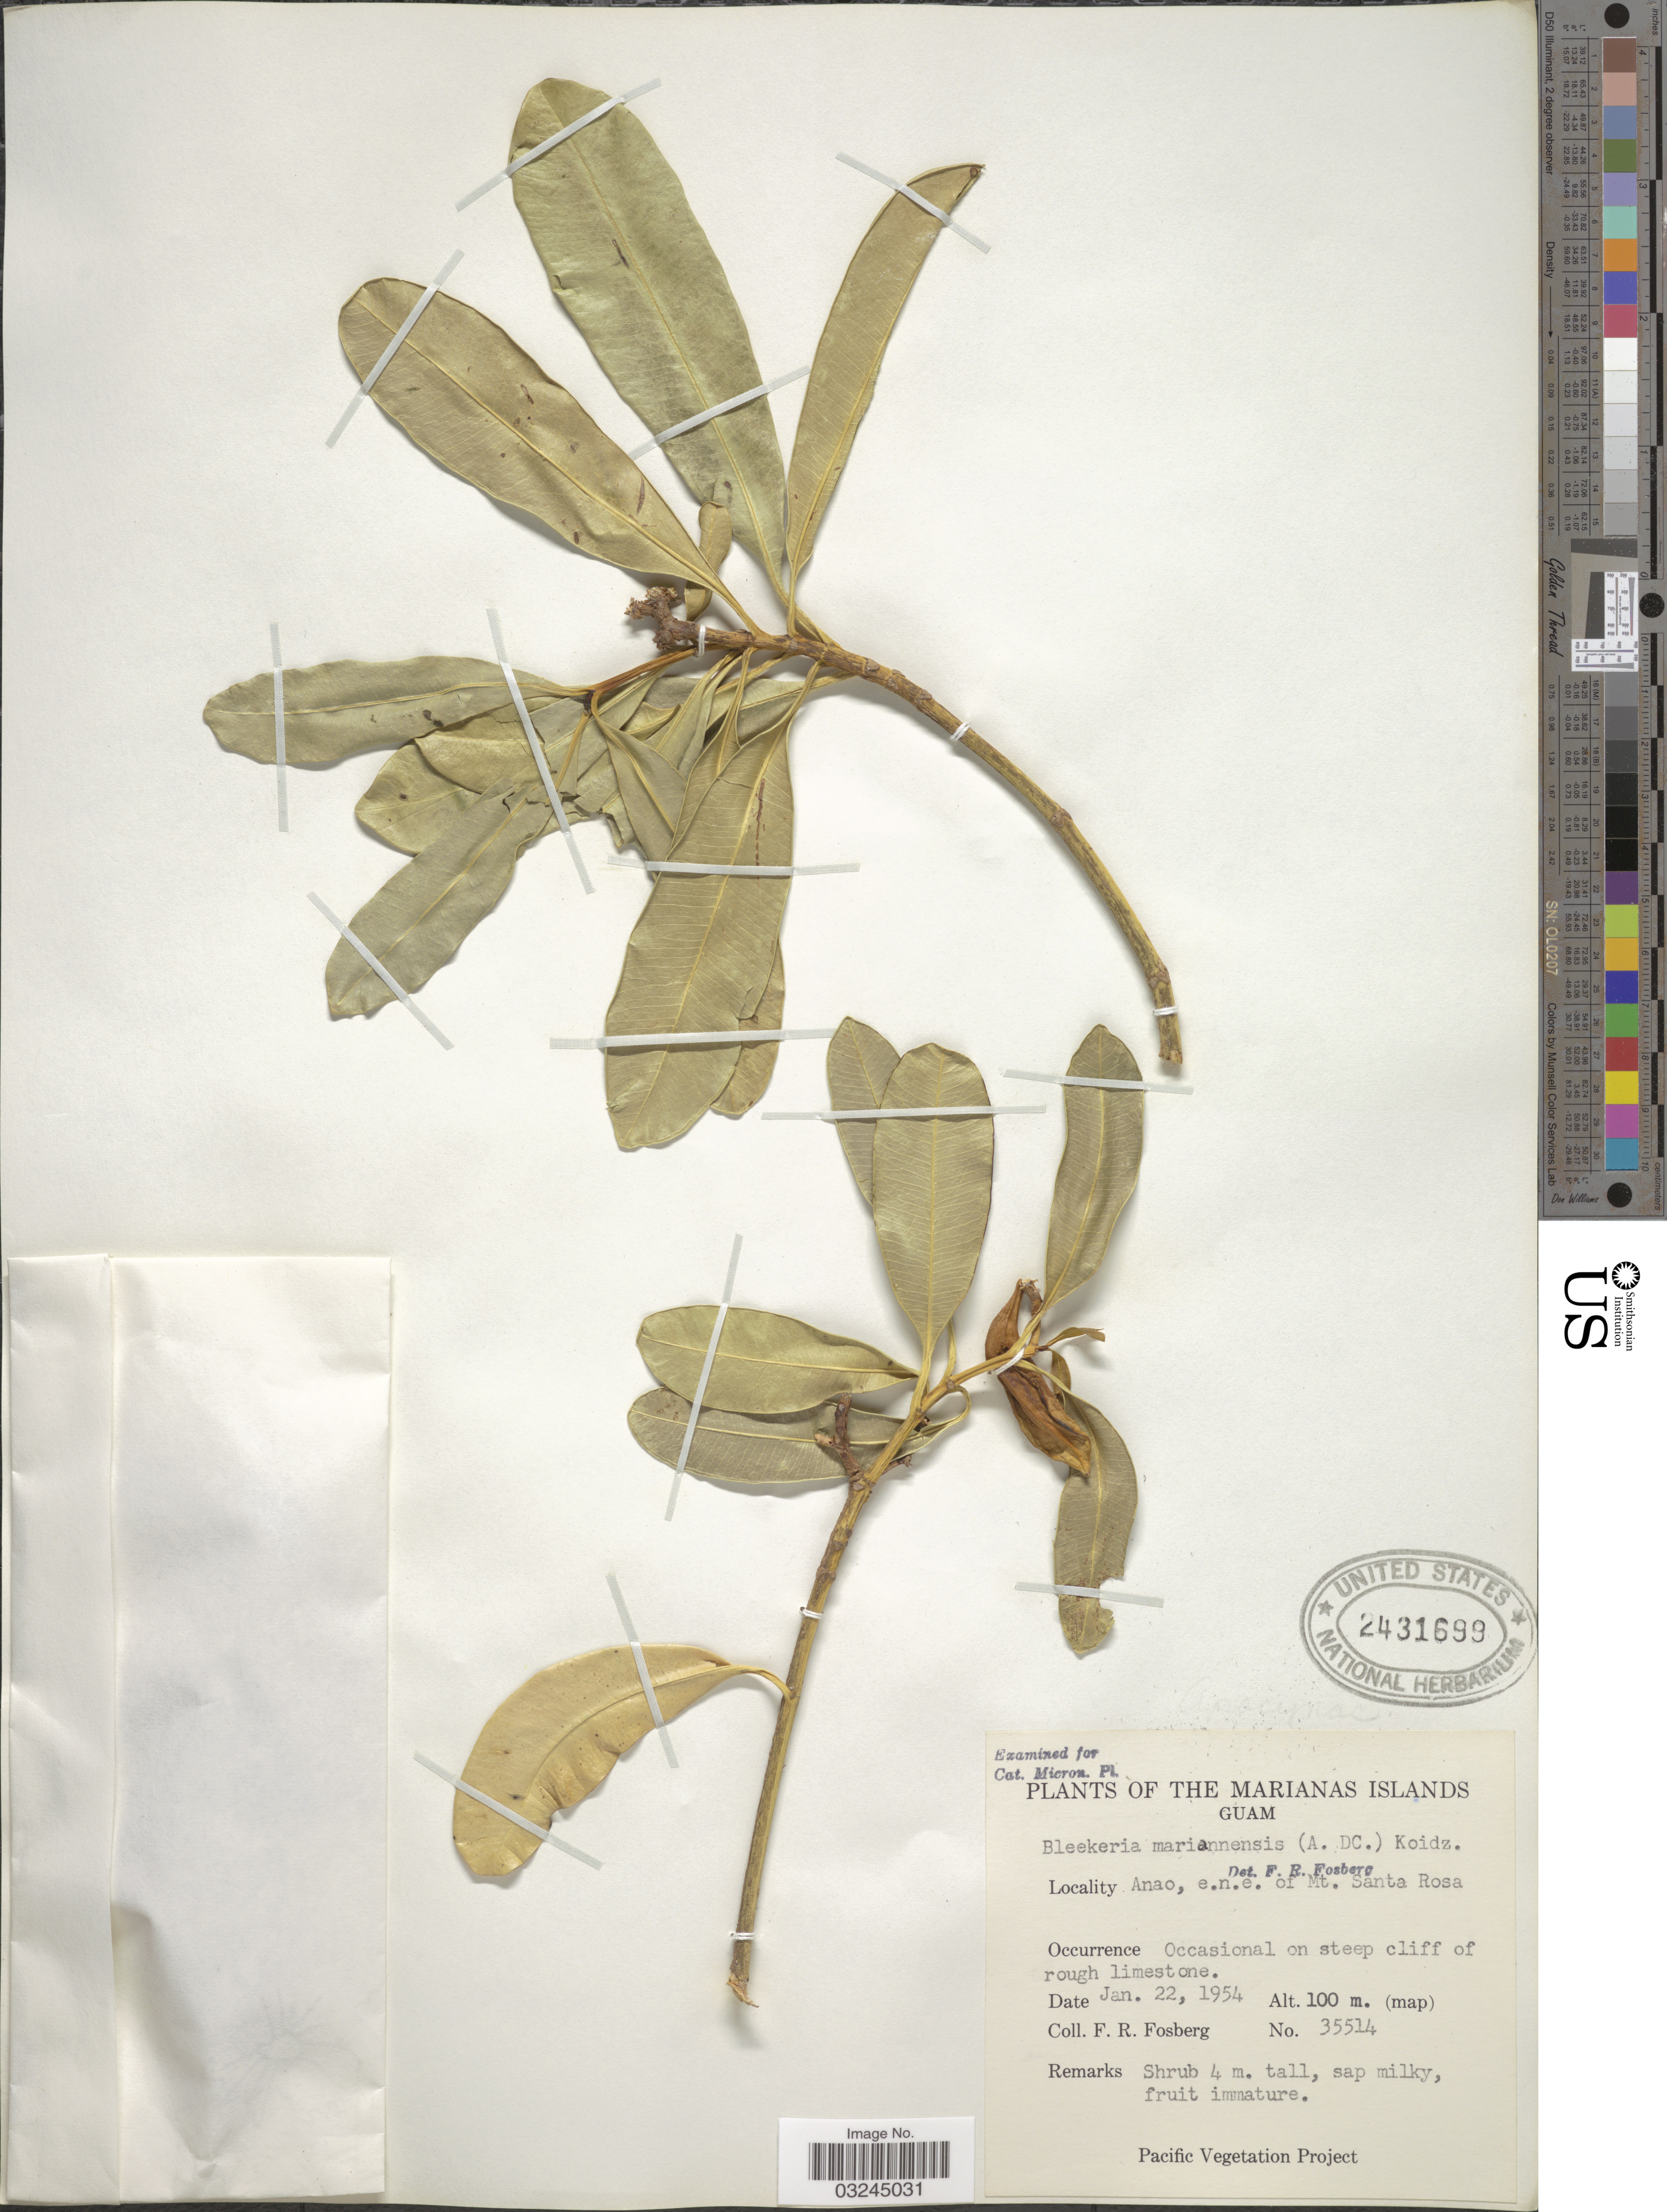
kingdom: Plantae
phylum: Tracheophyta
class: Magnoliopsida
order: Gentianales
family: Apocynaceae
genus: Ochrosia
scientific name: Ochrosia mariannensis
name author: A. DC.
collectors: F. R. Fosberg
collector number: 35514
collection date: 1954-01-22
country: Guam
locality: The Marianas Islands. Anao, e.n.e. of Mt. Santa Rosa.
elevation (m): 100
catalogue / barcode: US 2431699